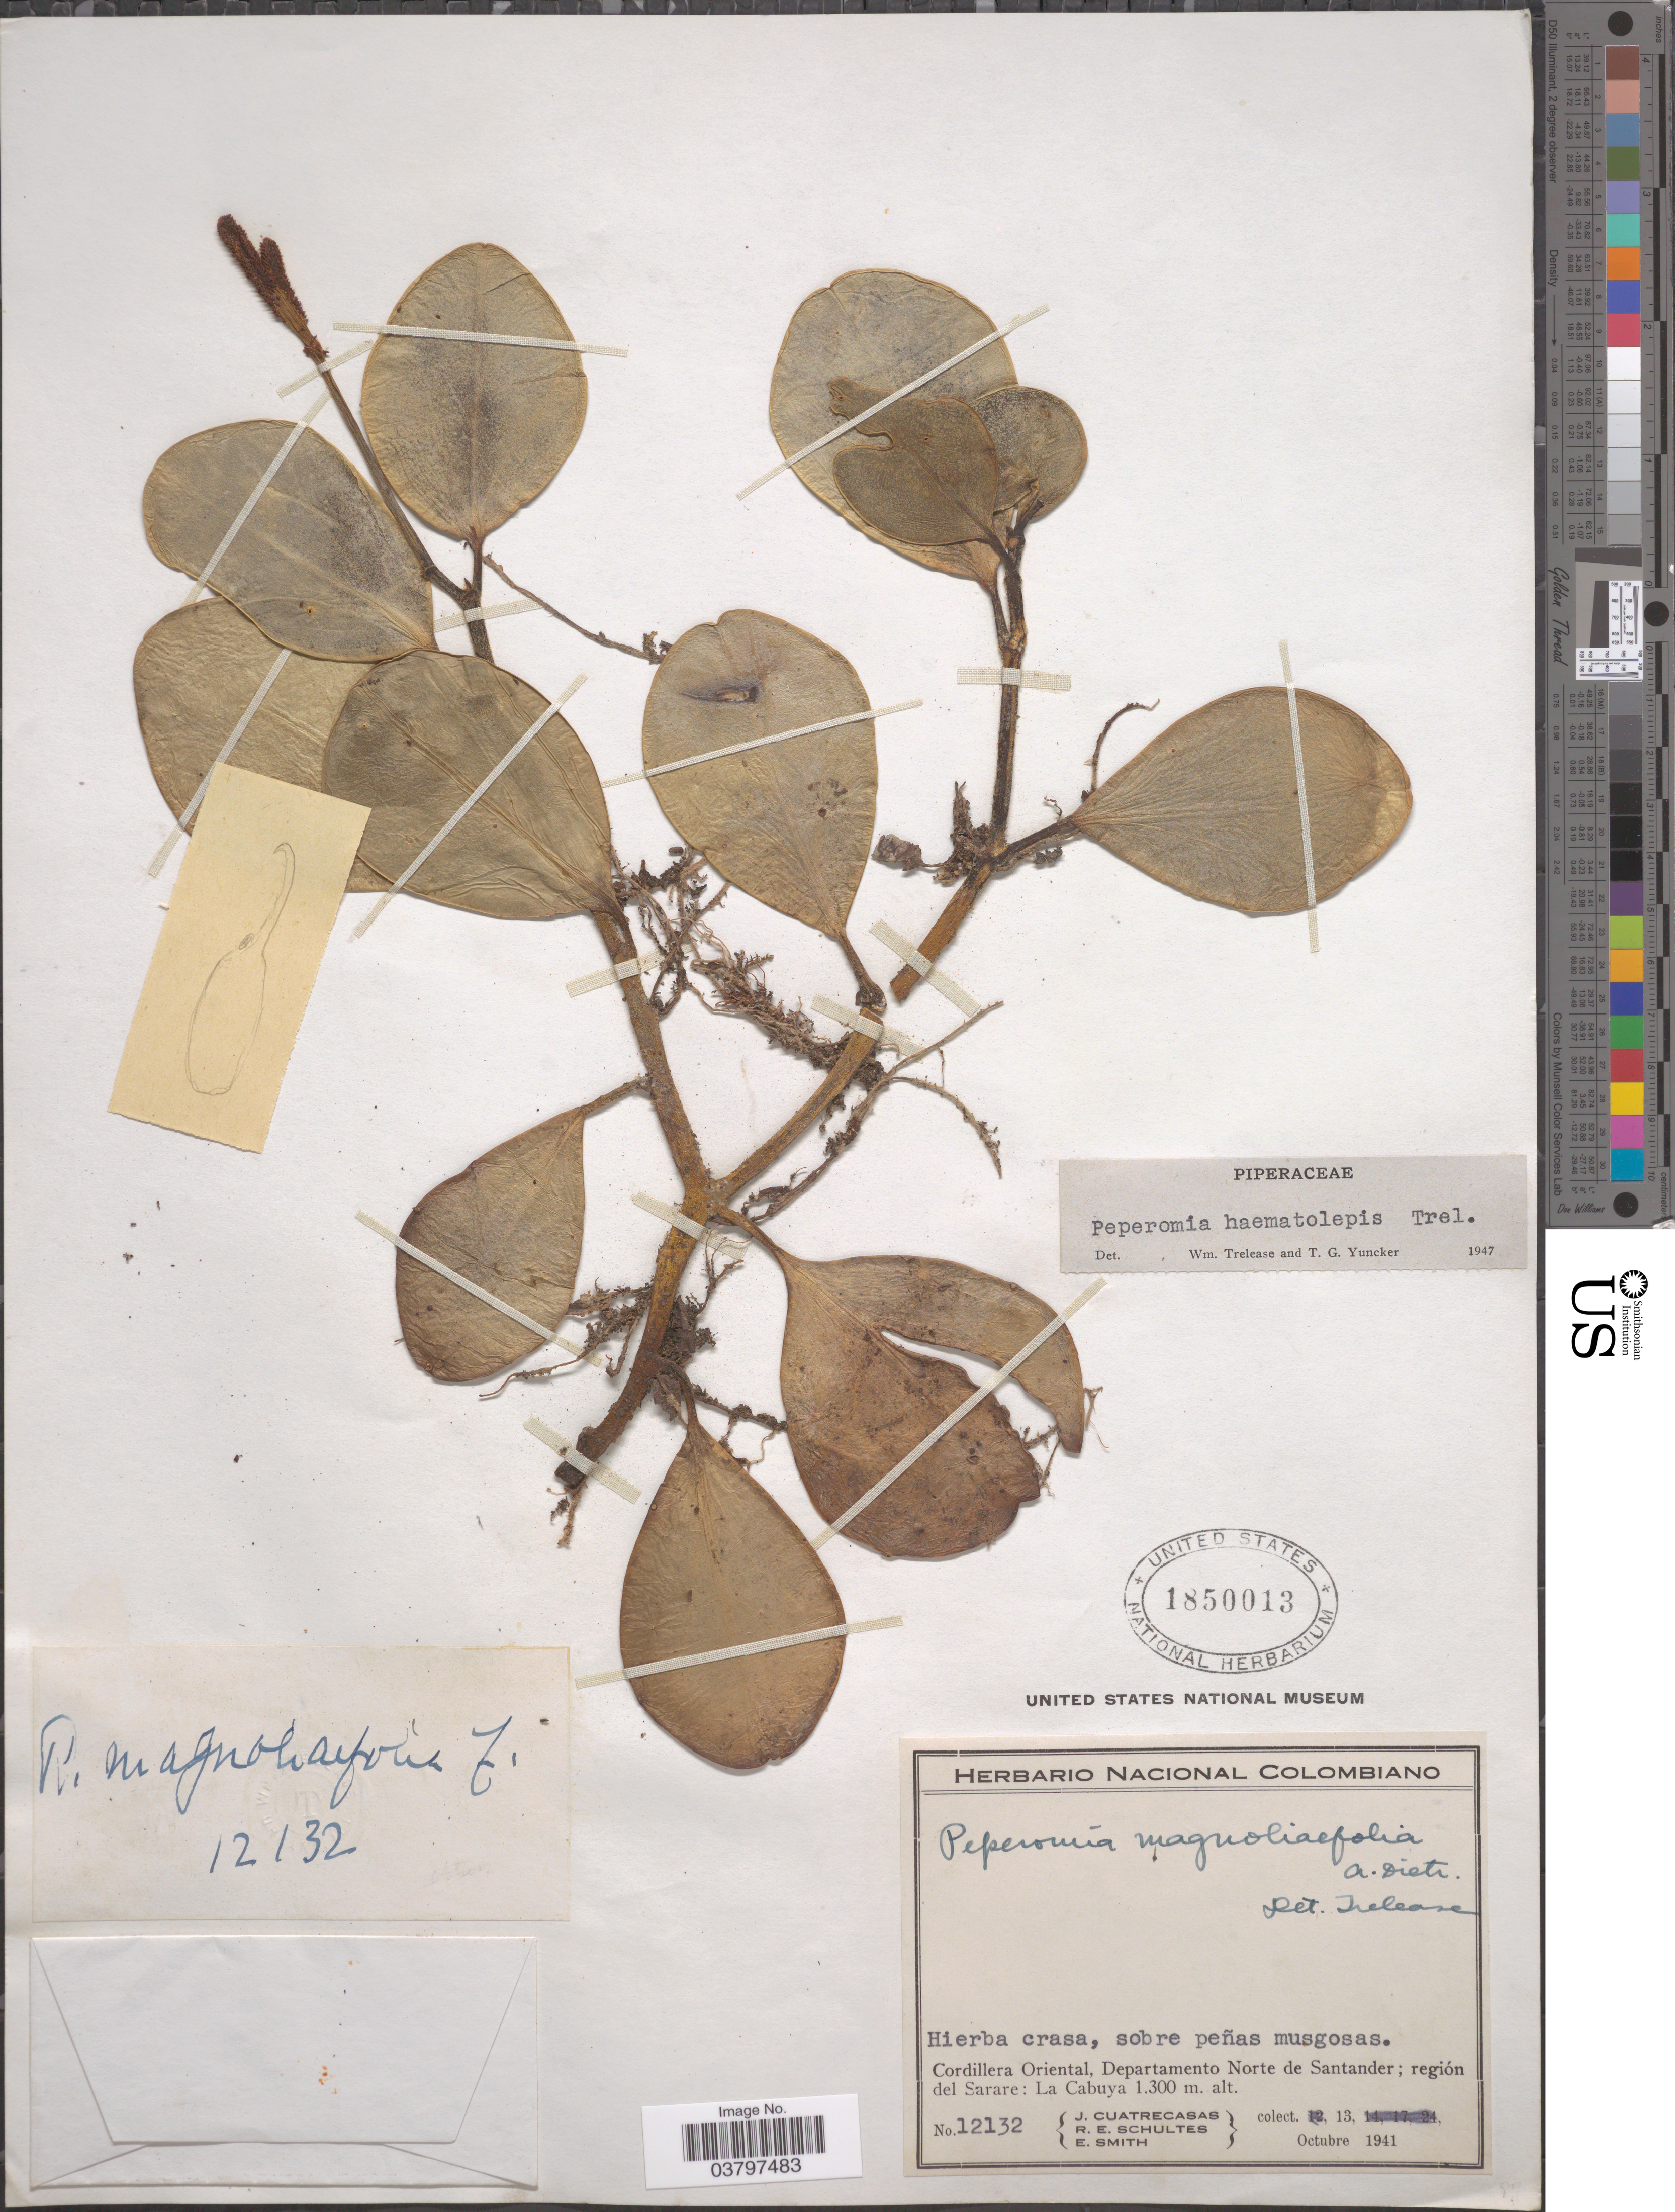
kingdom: Plantae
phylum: Tracheophyta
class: Magnoliopsida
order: Piperales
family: Piperaceae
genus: Peperomia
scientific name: Peperomia haematolepis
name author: Trel.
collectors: J. Cuatrecasas, R. E. Schultes & E. Smith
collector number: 12132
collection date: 1941-10-13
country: Colombia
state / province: Norte de Santander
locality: Cordillera Oriental, Departamento Norte de Santander; región del Sarare: La Cabuya.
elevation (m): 1300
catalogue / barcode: US 1850013